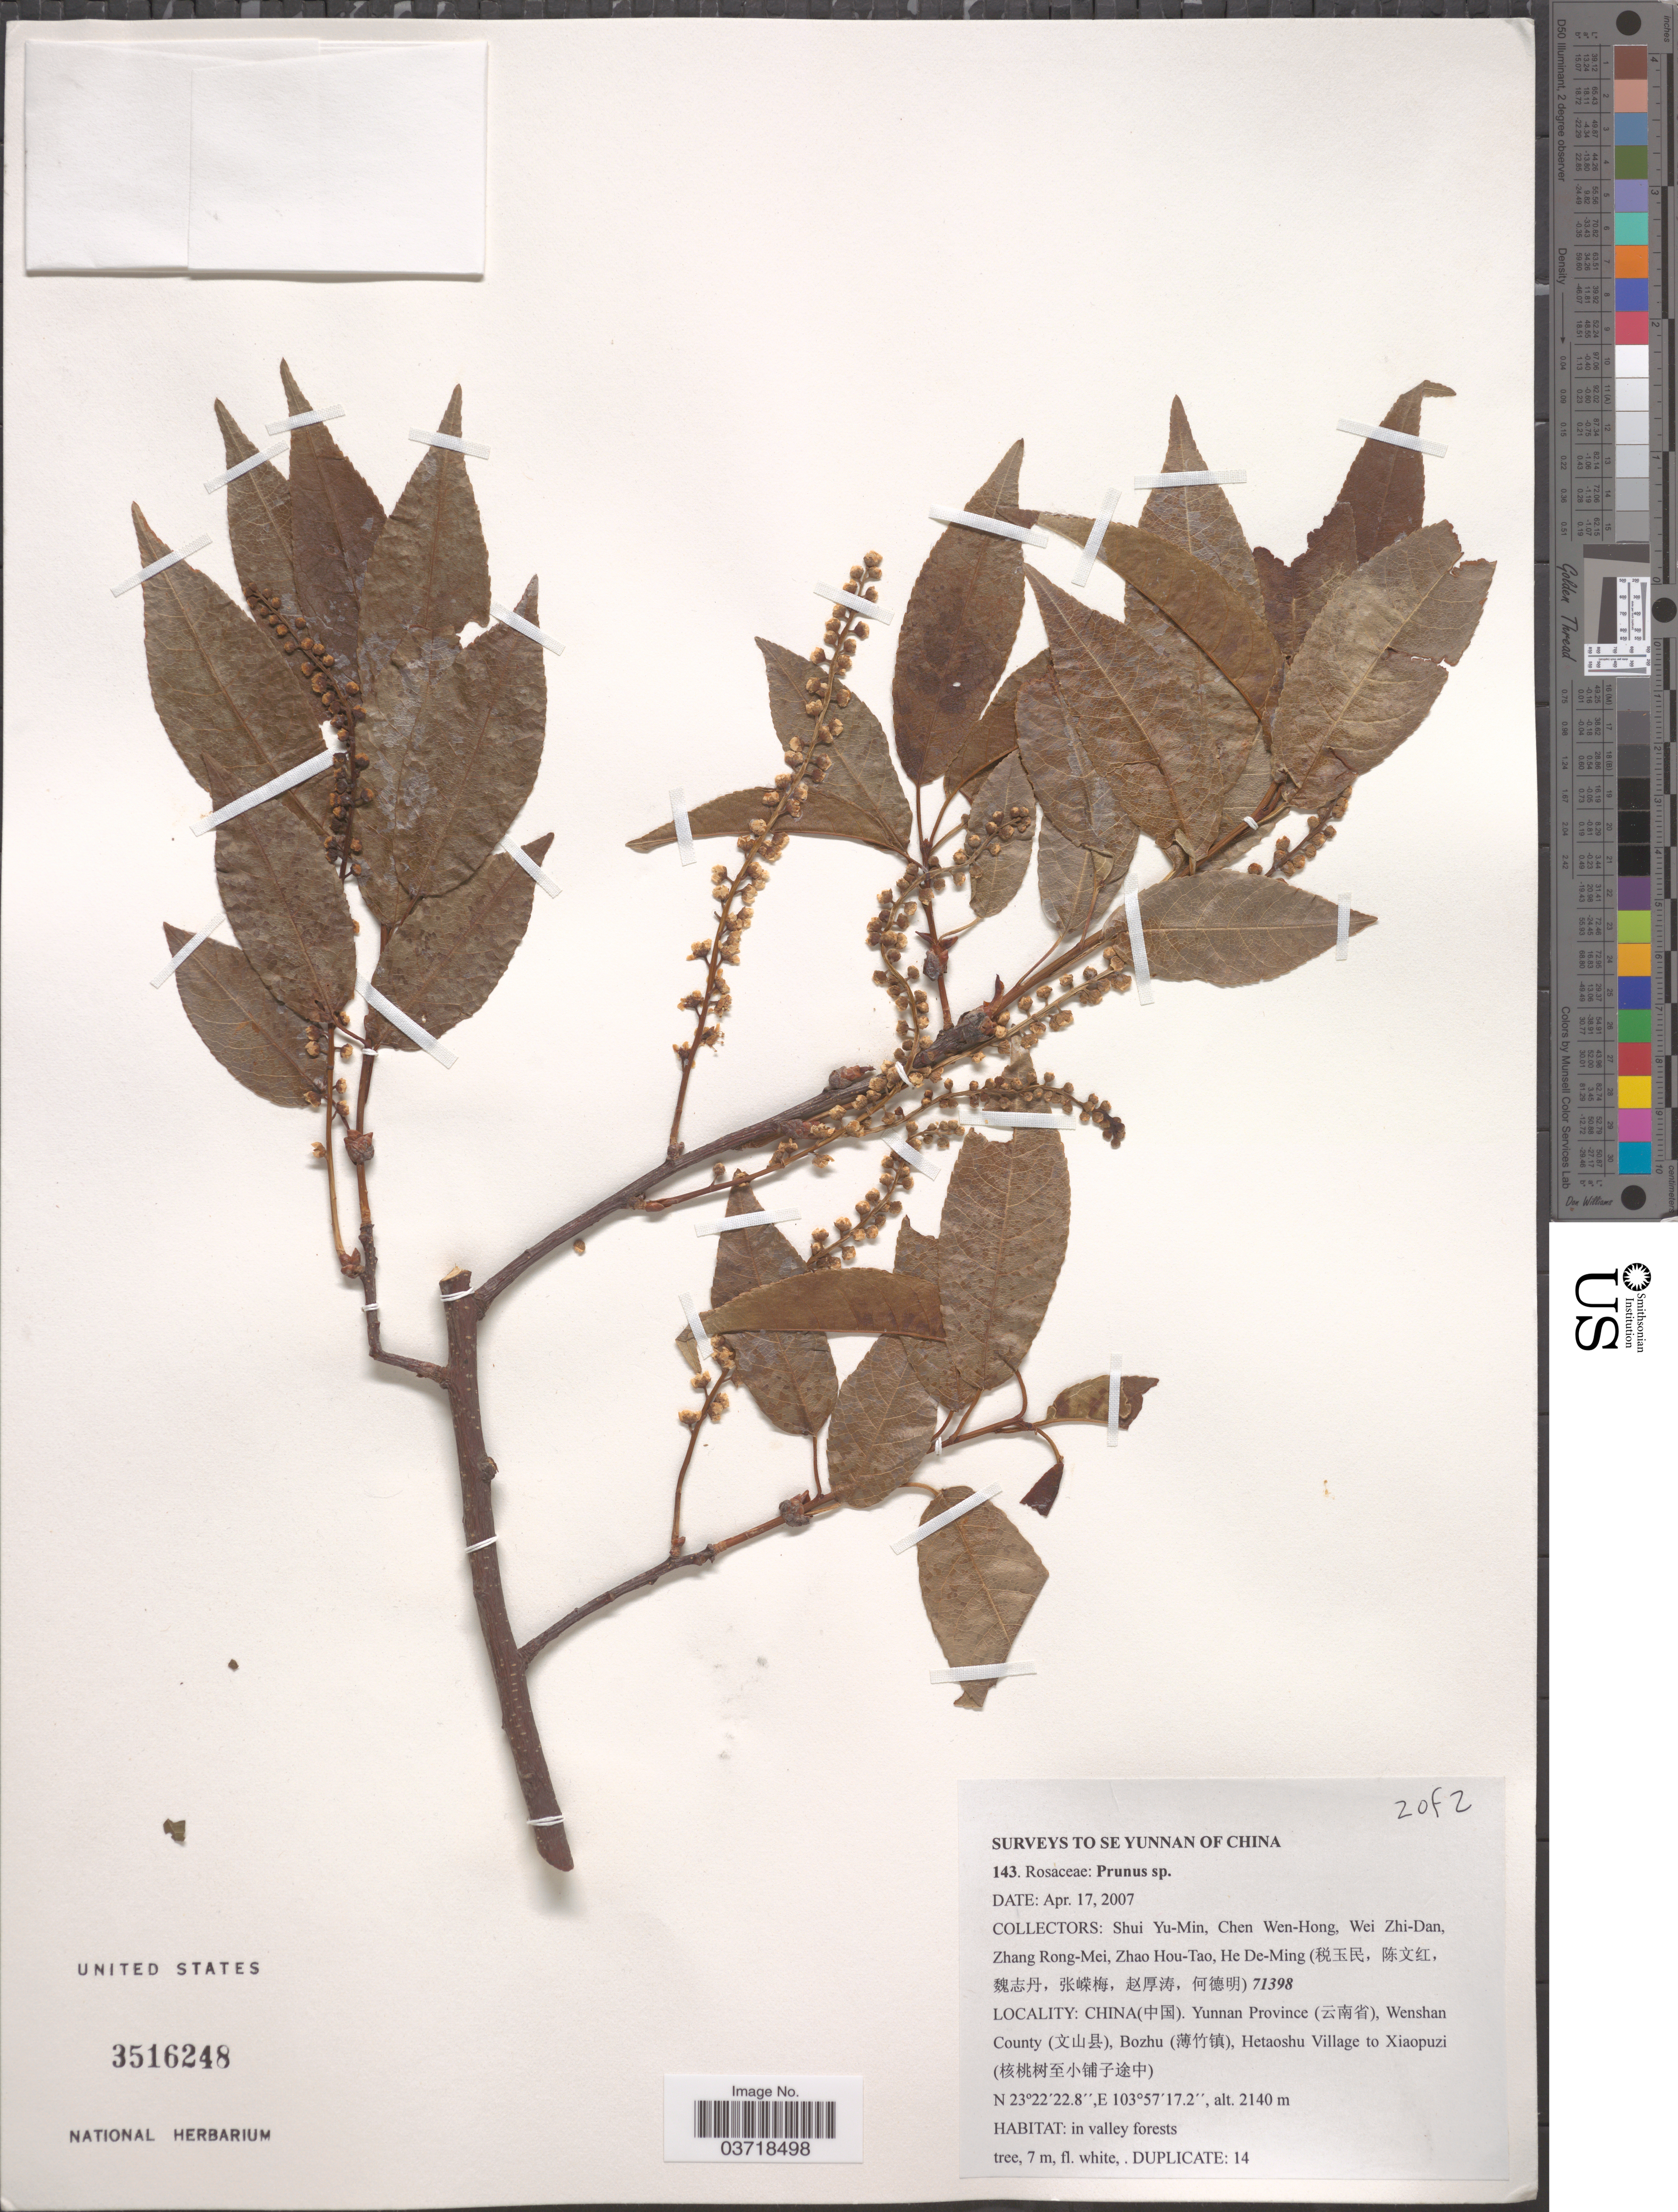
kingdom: Plantae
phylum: Tracheophyta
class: Magnoliopsida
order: Rosales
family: Rosaceae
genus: Prunus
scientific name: Prunus sp.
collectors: Y. Shui, W. Chen, Z. Wei, Z. Rong-Mei & et al.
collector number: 71398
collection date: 2007-04-17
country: China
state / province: Yunnan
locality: SE Yunnan. Yunnan Province (X), Wenshan County (X), Bozhu (X), Hetaoshu Village to Xiaopuzi (X).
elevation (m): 2140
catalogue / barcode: US 3516248